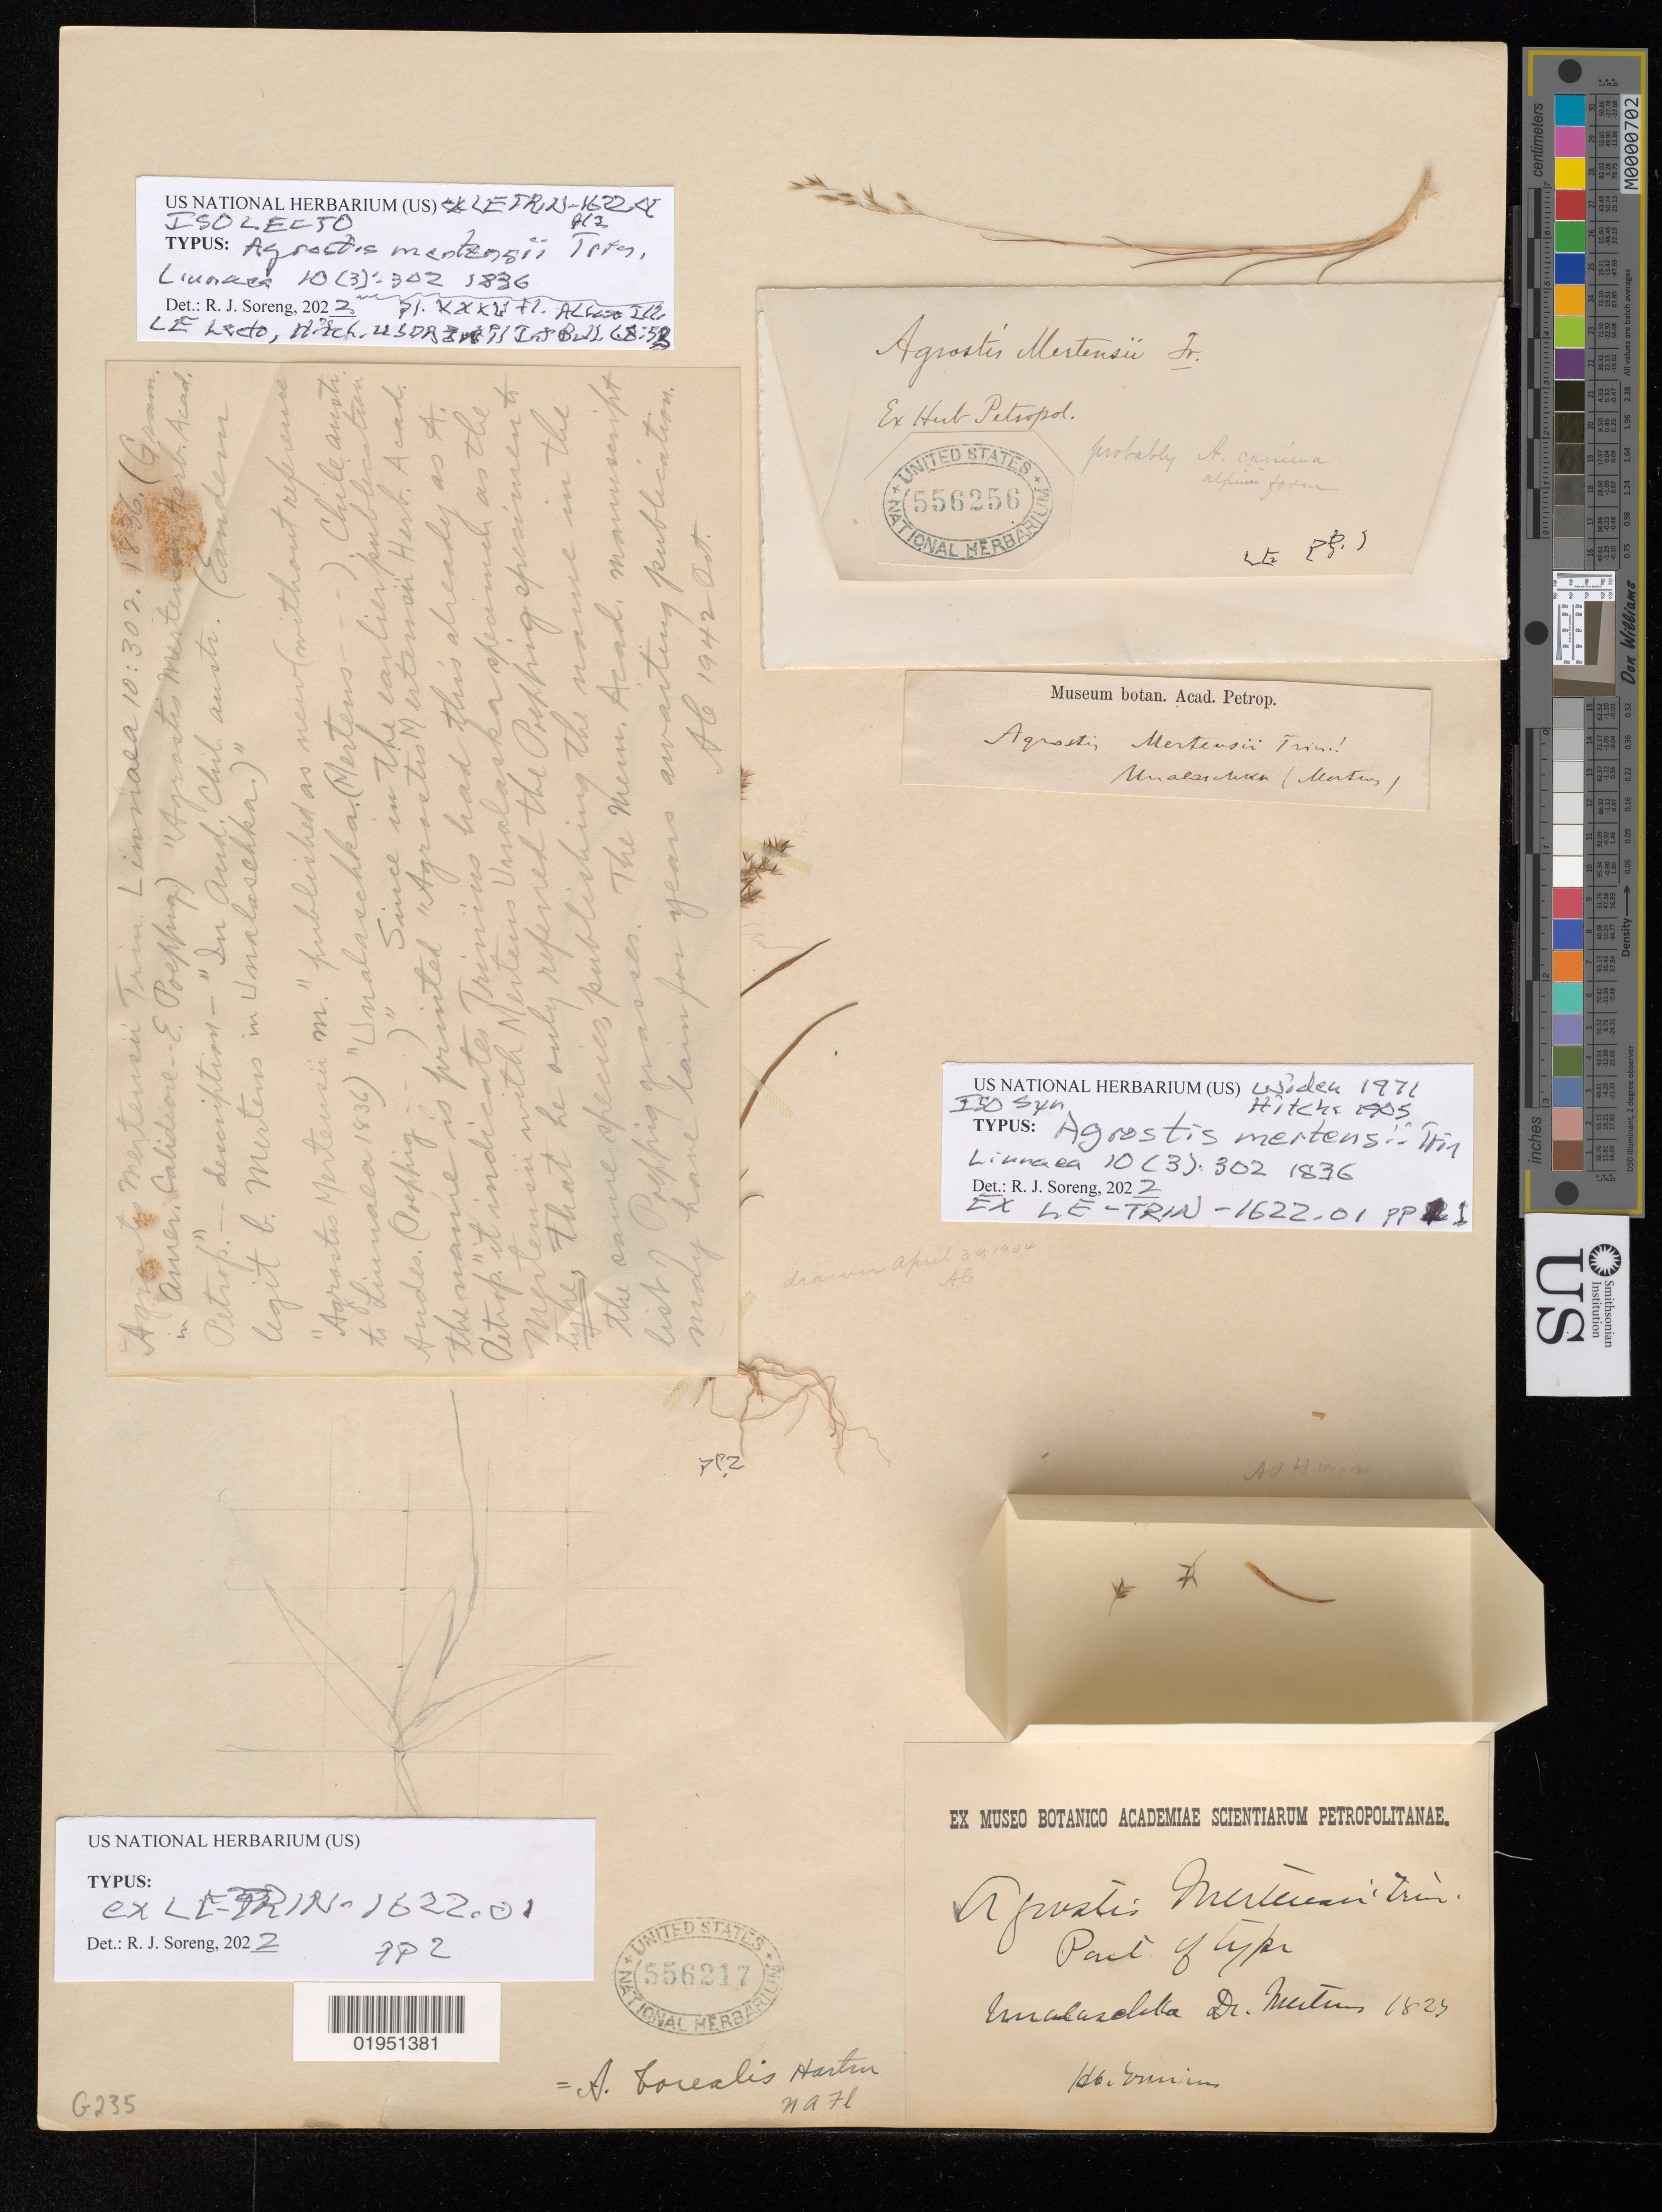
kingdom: Plantae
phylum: Tracheophyta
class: Liliopsida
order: Poales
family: Poaceae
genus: Agrostis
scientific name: Agrostis mertensii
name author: Trin.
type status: Isolectotype Fragment; Type Collection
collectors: K. Mertens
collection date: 1829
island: Unalaska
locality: Unalaschka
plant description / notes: LT LE TRIN (1622.01) designated by A.S. Hitchcock (1905), North American species of Agrostis. U.S.D.A. Bur. Pl. Industr. Bull. 68: 53, pl., Illust. by A. Chase, pl. XXXV f. 1, (the plate was drawn from US 556217 ex LE TRIN-1622.01 p.p. 2) The pl. XXXV f.1.was noted by Widen, K. G. 1971. The genus Agrostis L. in eastern Fennoscandia. Taxonomy and distribution. Fl. Fennica 5: 52. (US 556216 ex LE TRIN-1622.01 p.p. 1) Widen's ticket was on LE-TRIN 1622.01 noted plant ( pp.) 1.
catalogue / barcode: US 556217